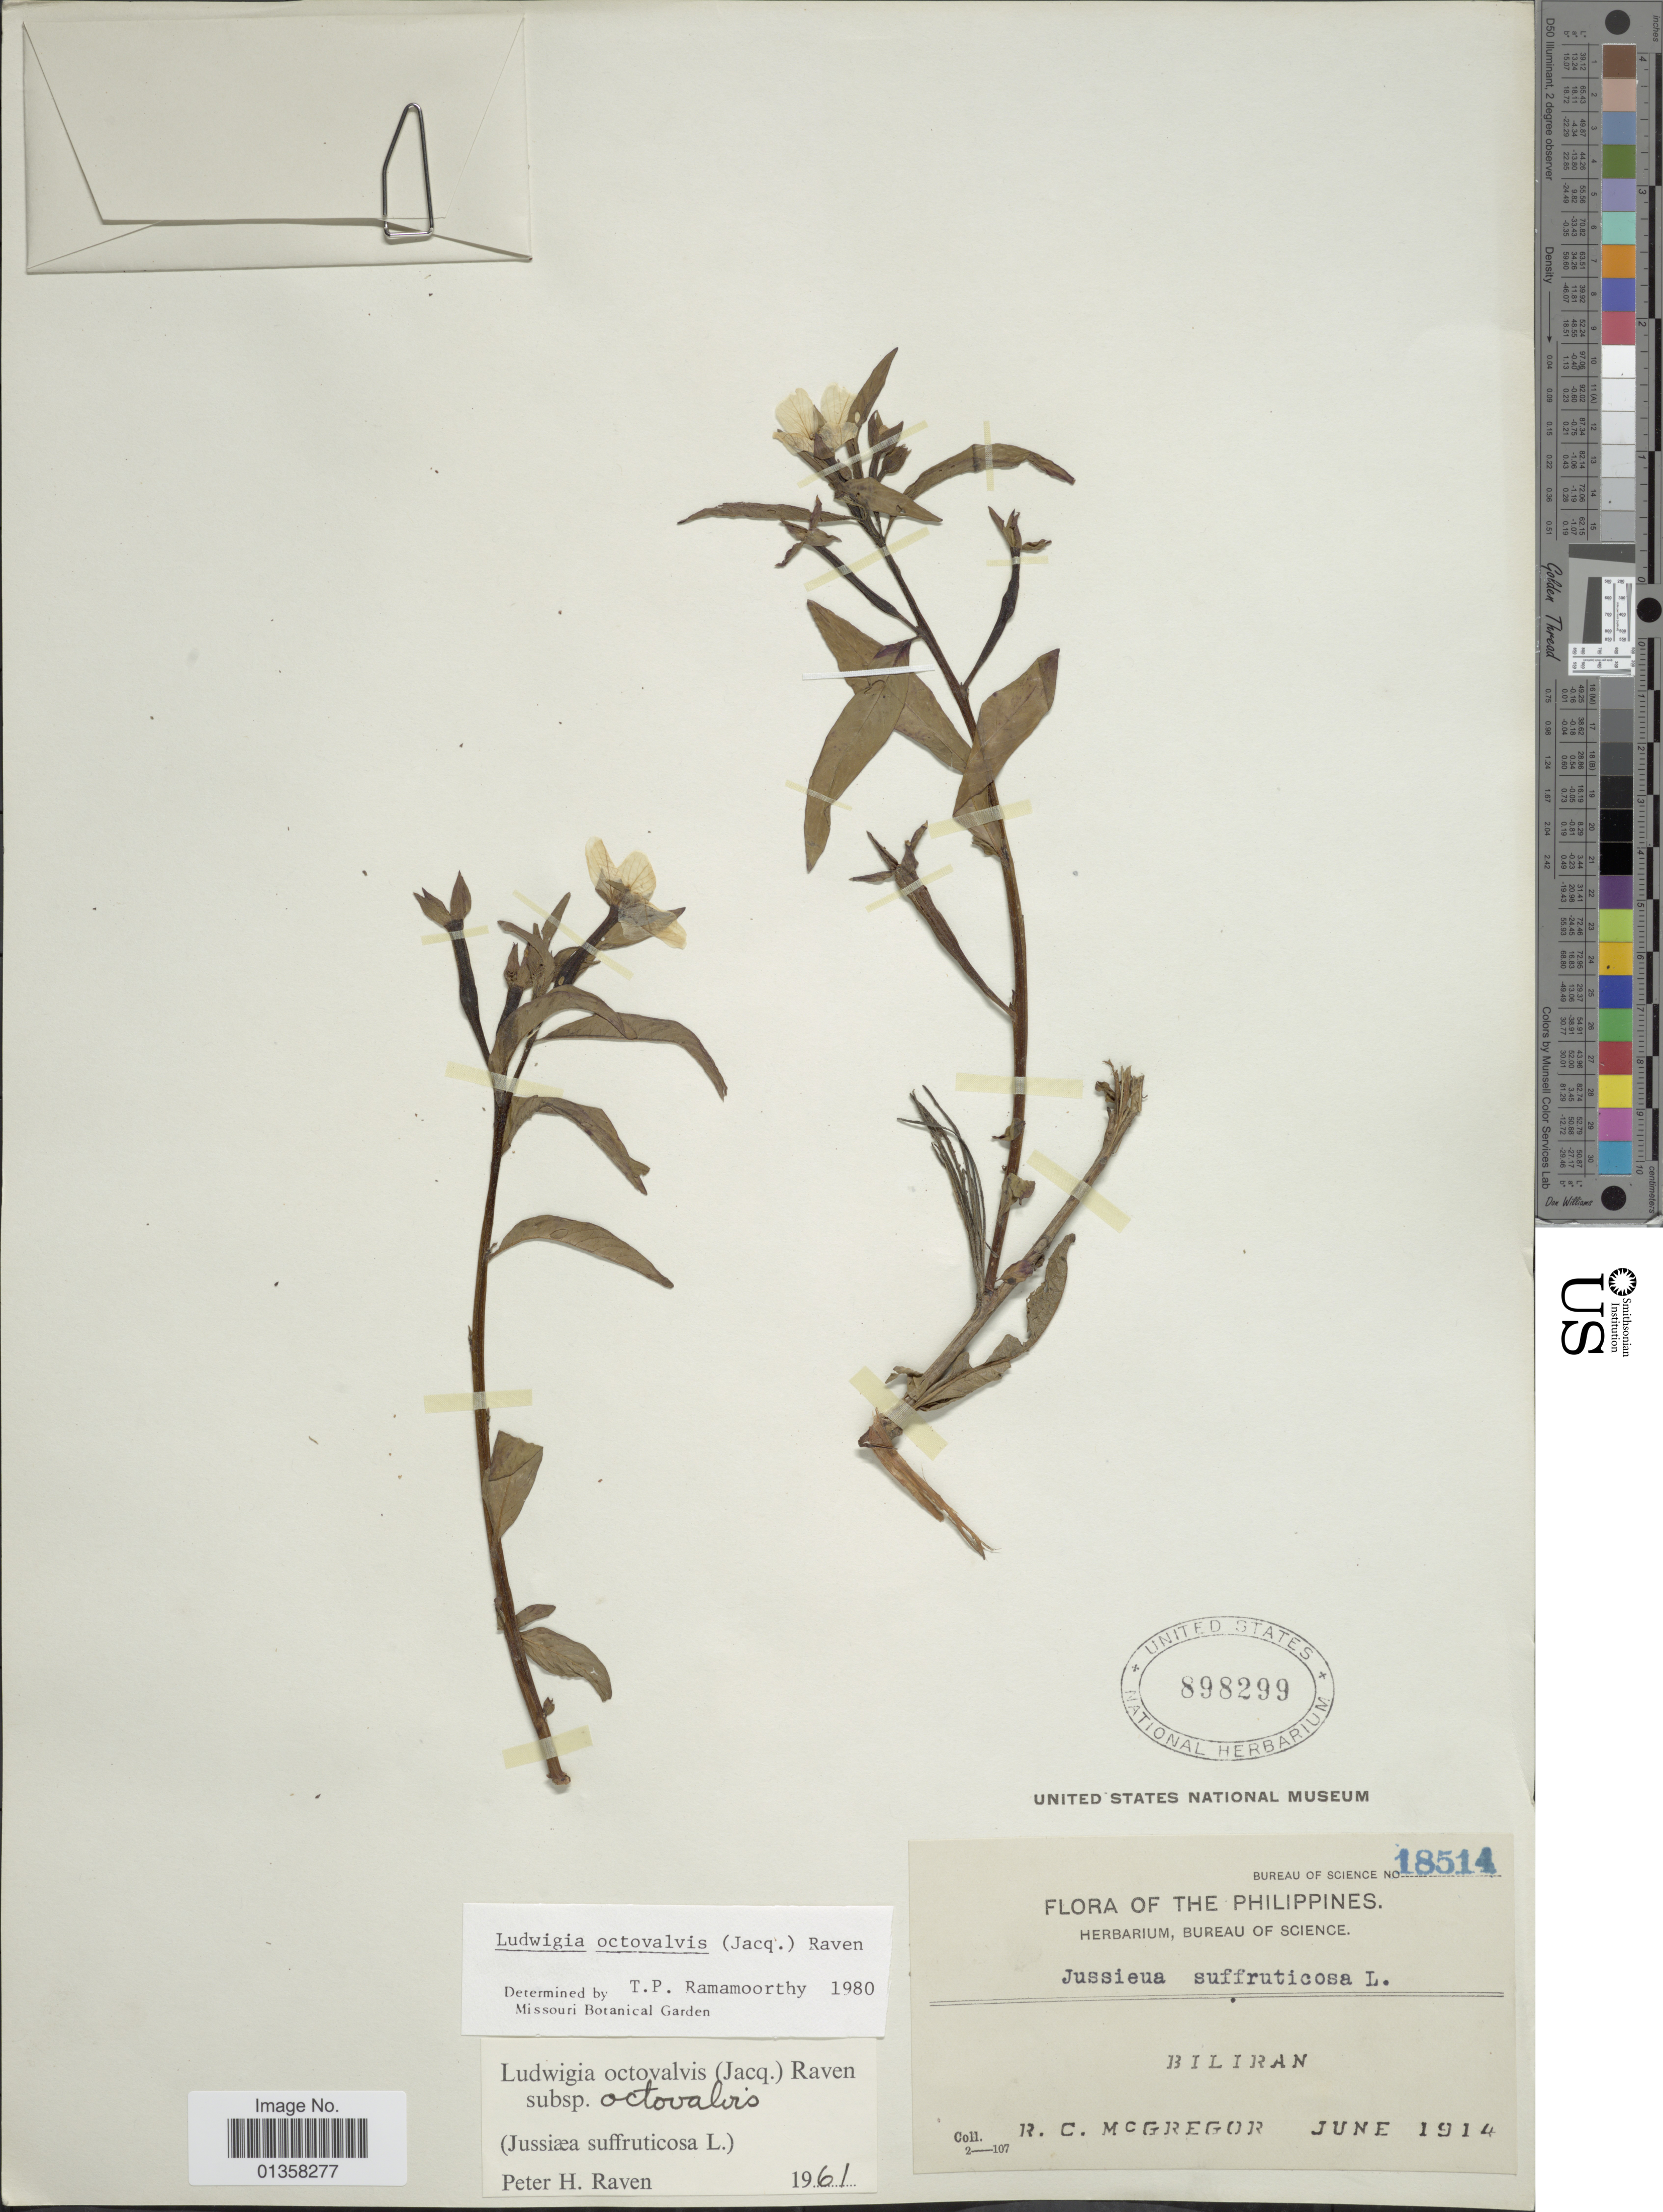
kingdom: Plantae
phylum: Tracheophyta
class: Magnoliopsida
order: Myrtales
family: Onagraceae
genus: Ludwigia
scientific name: Ludwigia octovalvis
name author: (Jacq.) P.H. Raven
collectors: R. C. McGregor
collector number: Bureau of Science 18514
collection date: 1914-06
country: Philippines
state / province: Eastern Visayas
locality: Biliran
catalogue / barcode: US 898299